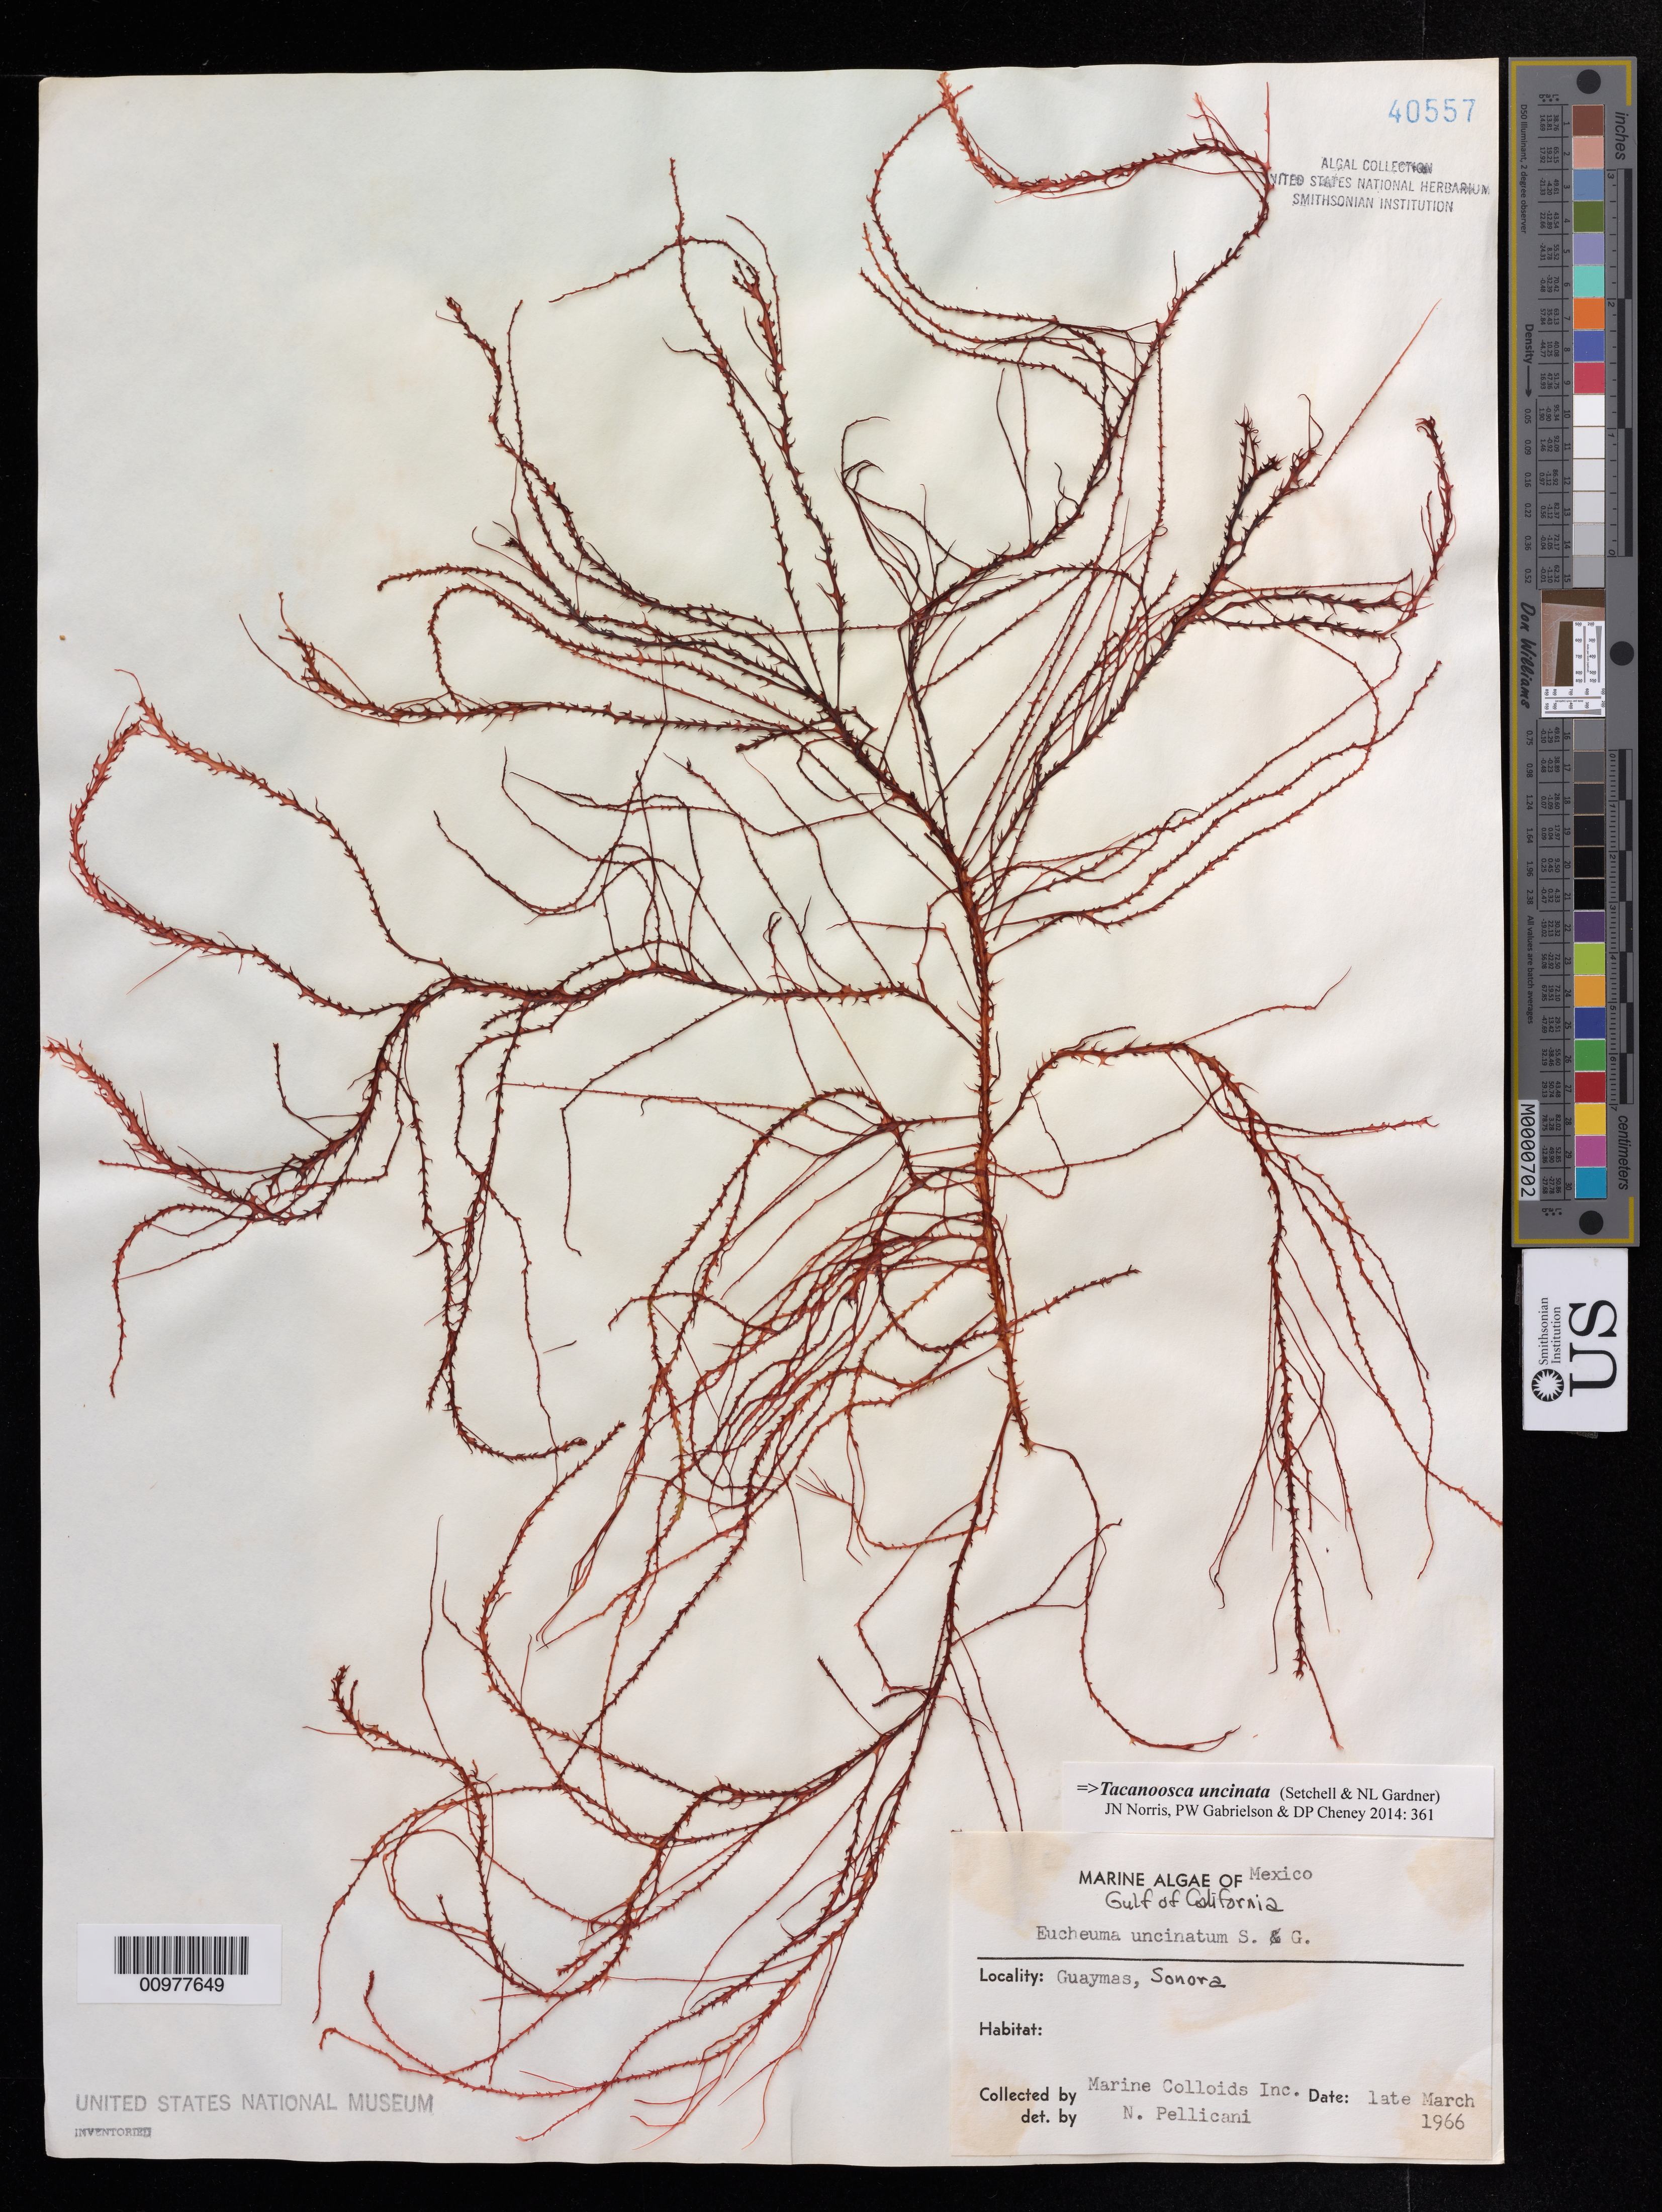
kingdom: Plantae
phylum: Rhodophyta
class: Florideophyceae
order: Gigartinales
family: Solieriaceae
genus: Tacanoosca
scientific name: Tacanoosca uncinata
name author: (Setchell & N.L. Gardner) J.N. Norris et al.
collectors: Marine Colloids Inc.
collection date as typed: late Mar 1966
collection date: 1966-03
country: Mexico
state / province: Sonora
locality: Guaymas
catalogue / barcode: US 40557